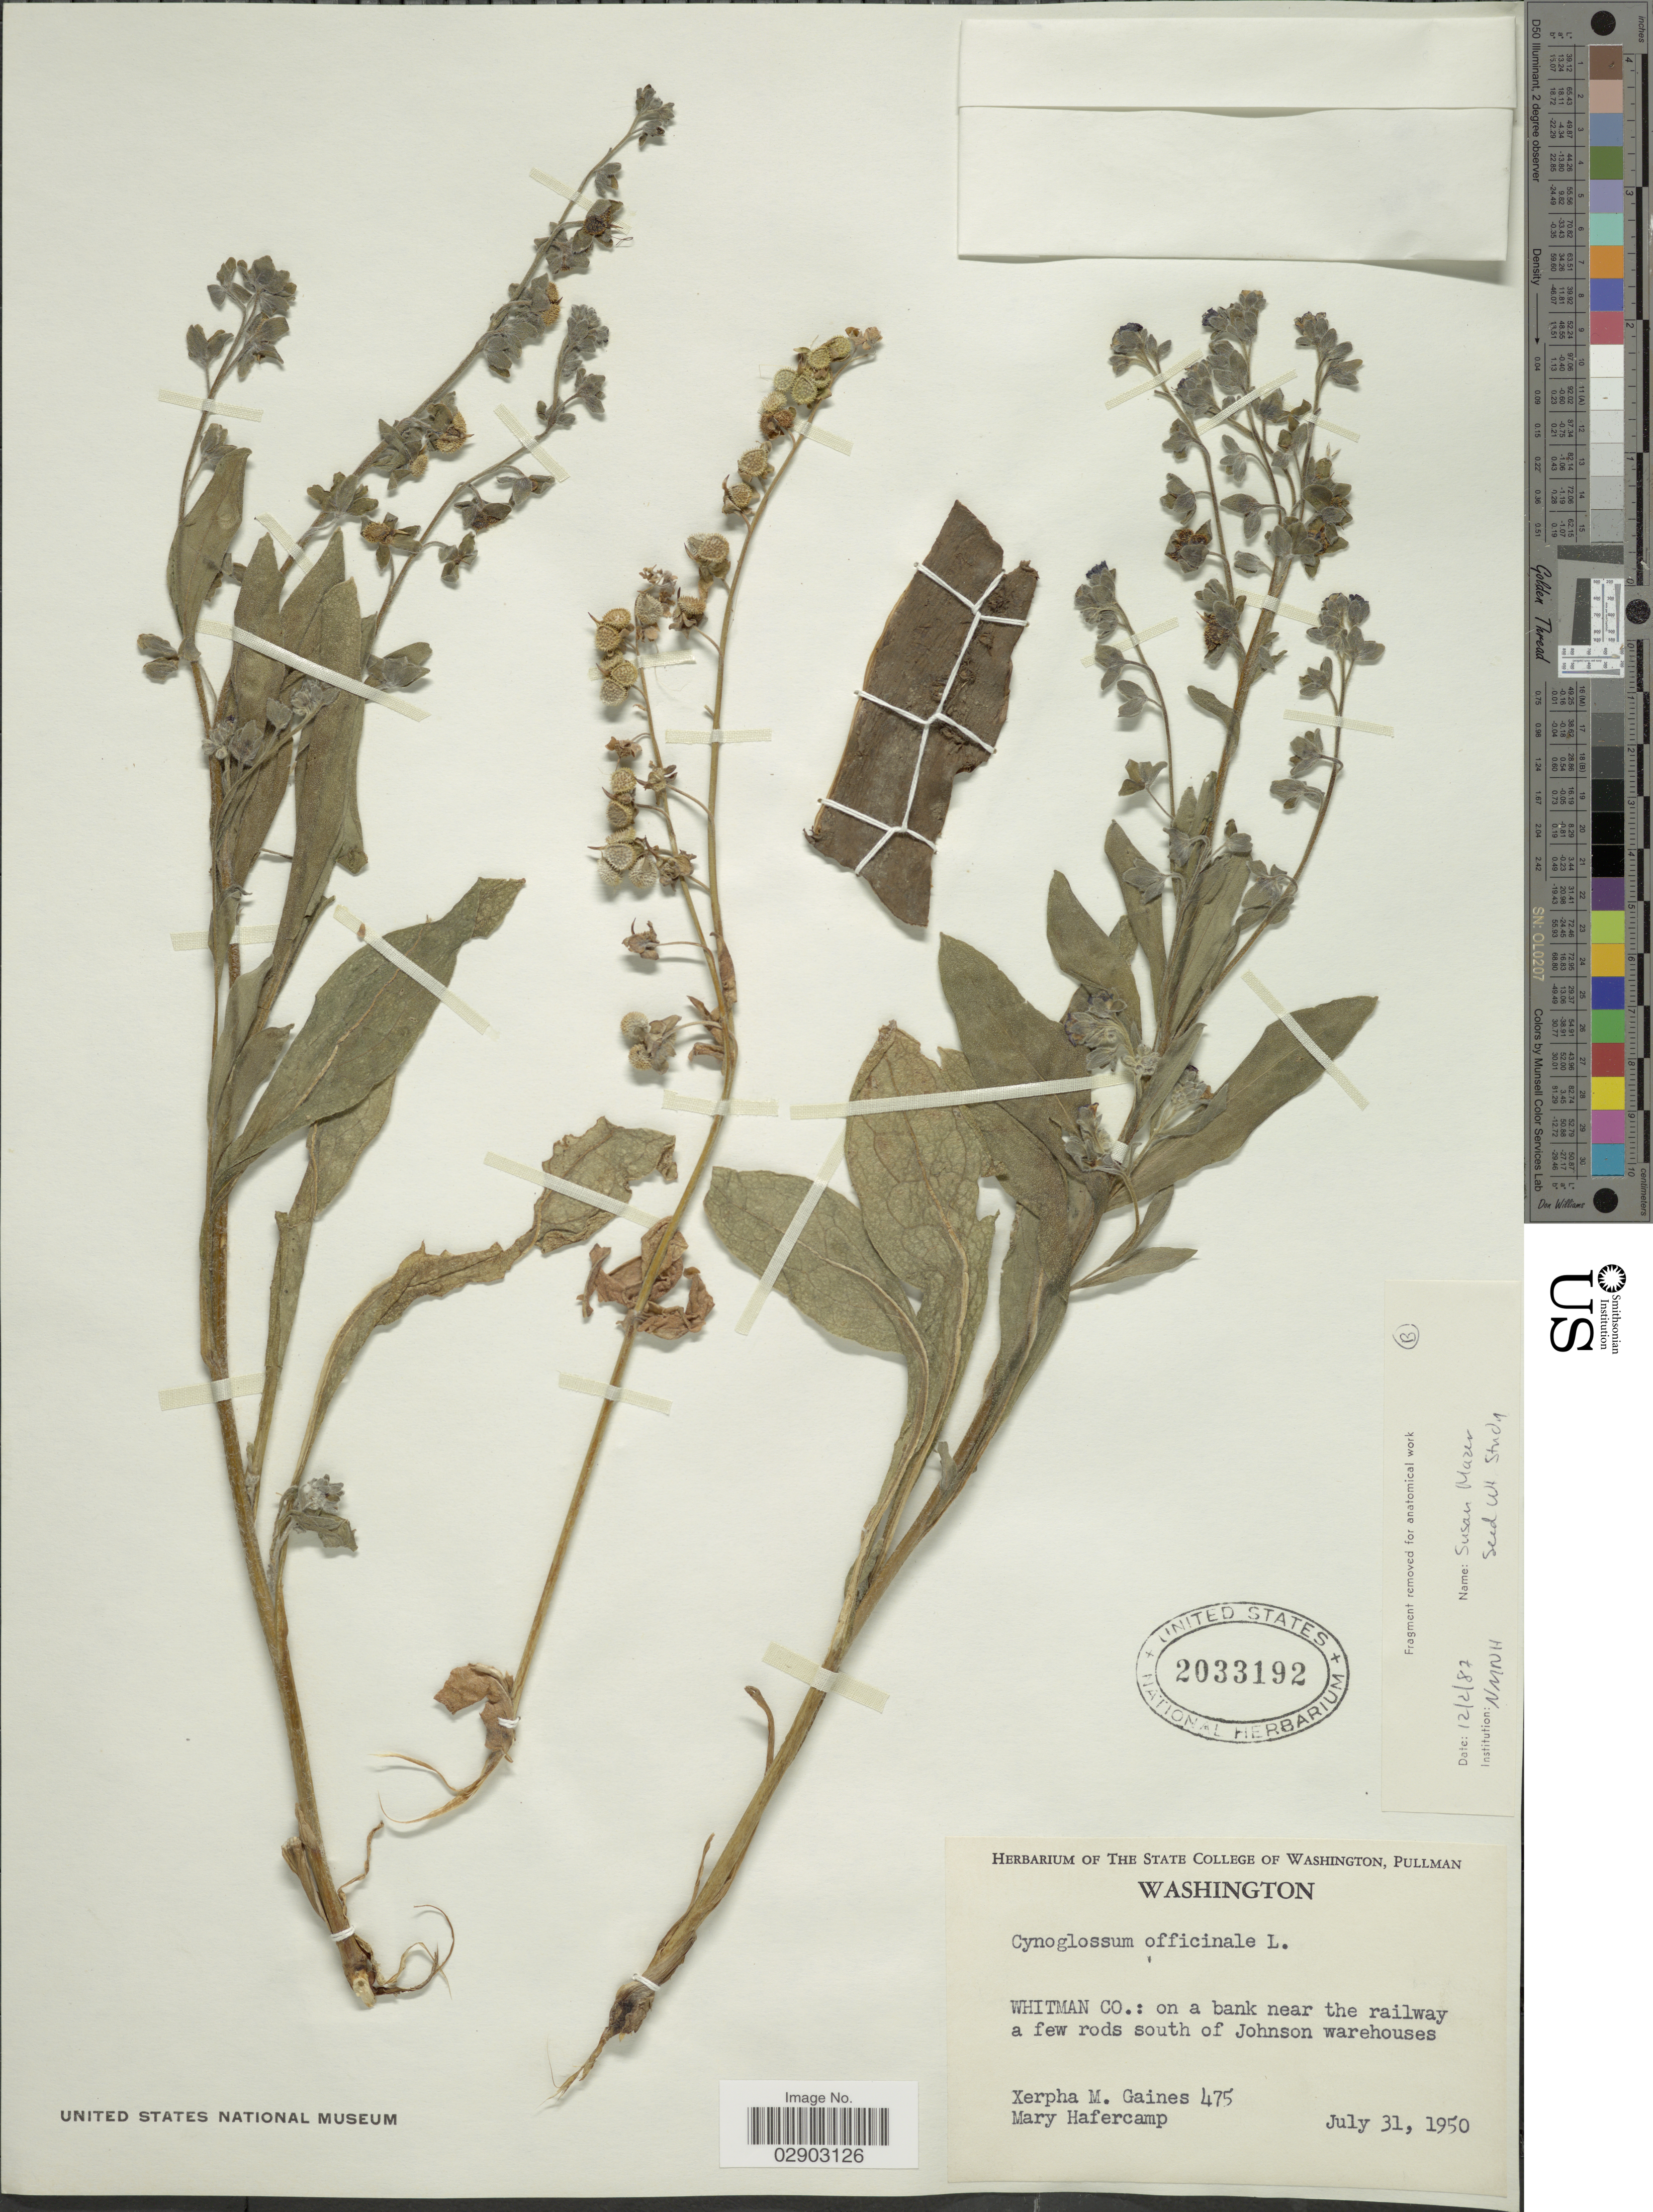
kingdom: Plantae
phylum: Tracheophyta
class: Magnoliopsida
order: Boraginales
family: Boraginaceae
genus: Cynoglossum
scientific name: Cynoglossum officinale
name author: L.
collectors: X. Gaines & M. Hafercamp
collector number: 475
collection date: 1950-07-31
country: United States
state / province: Washington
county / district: Whitman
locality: Whitman Co.: on a bank near the railway a few rods south of Johnston warehouses.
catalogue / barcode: US 2033192